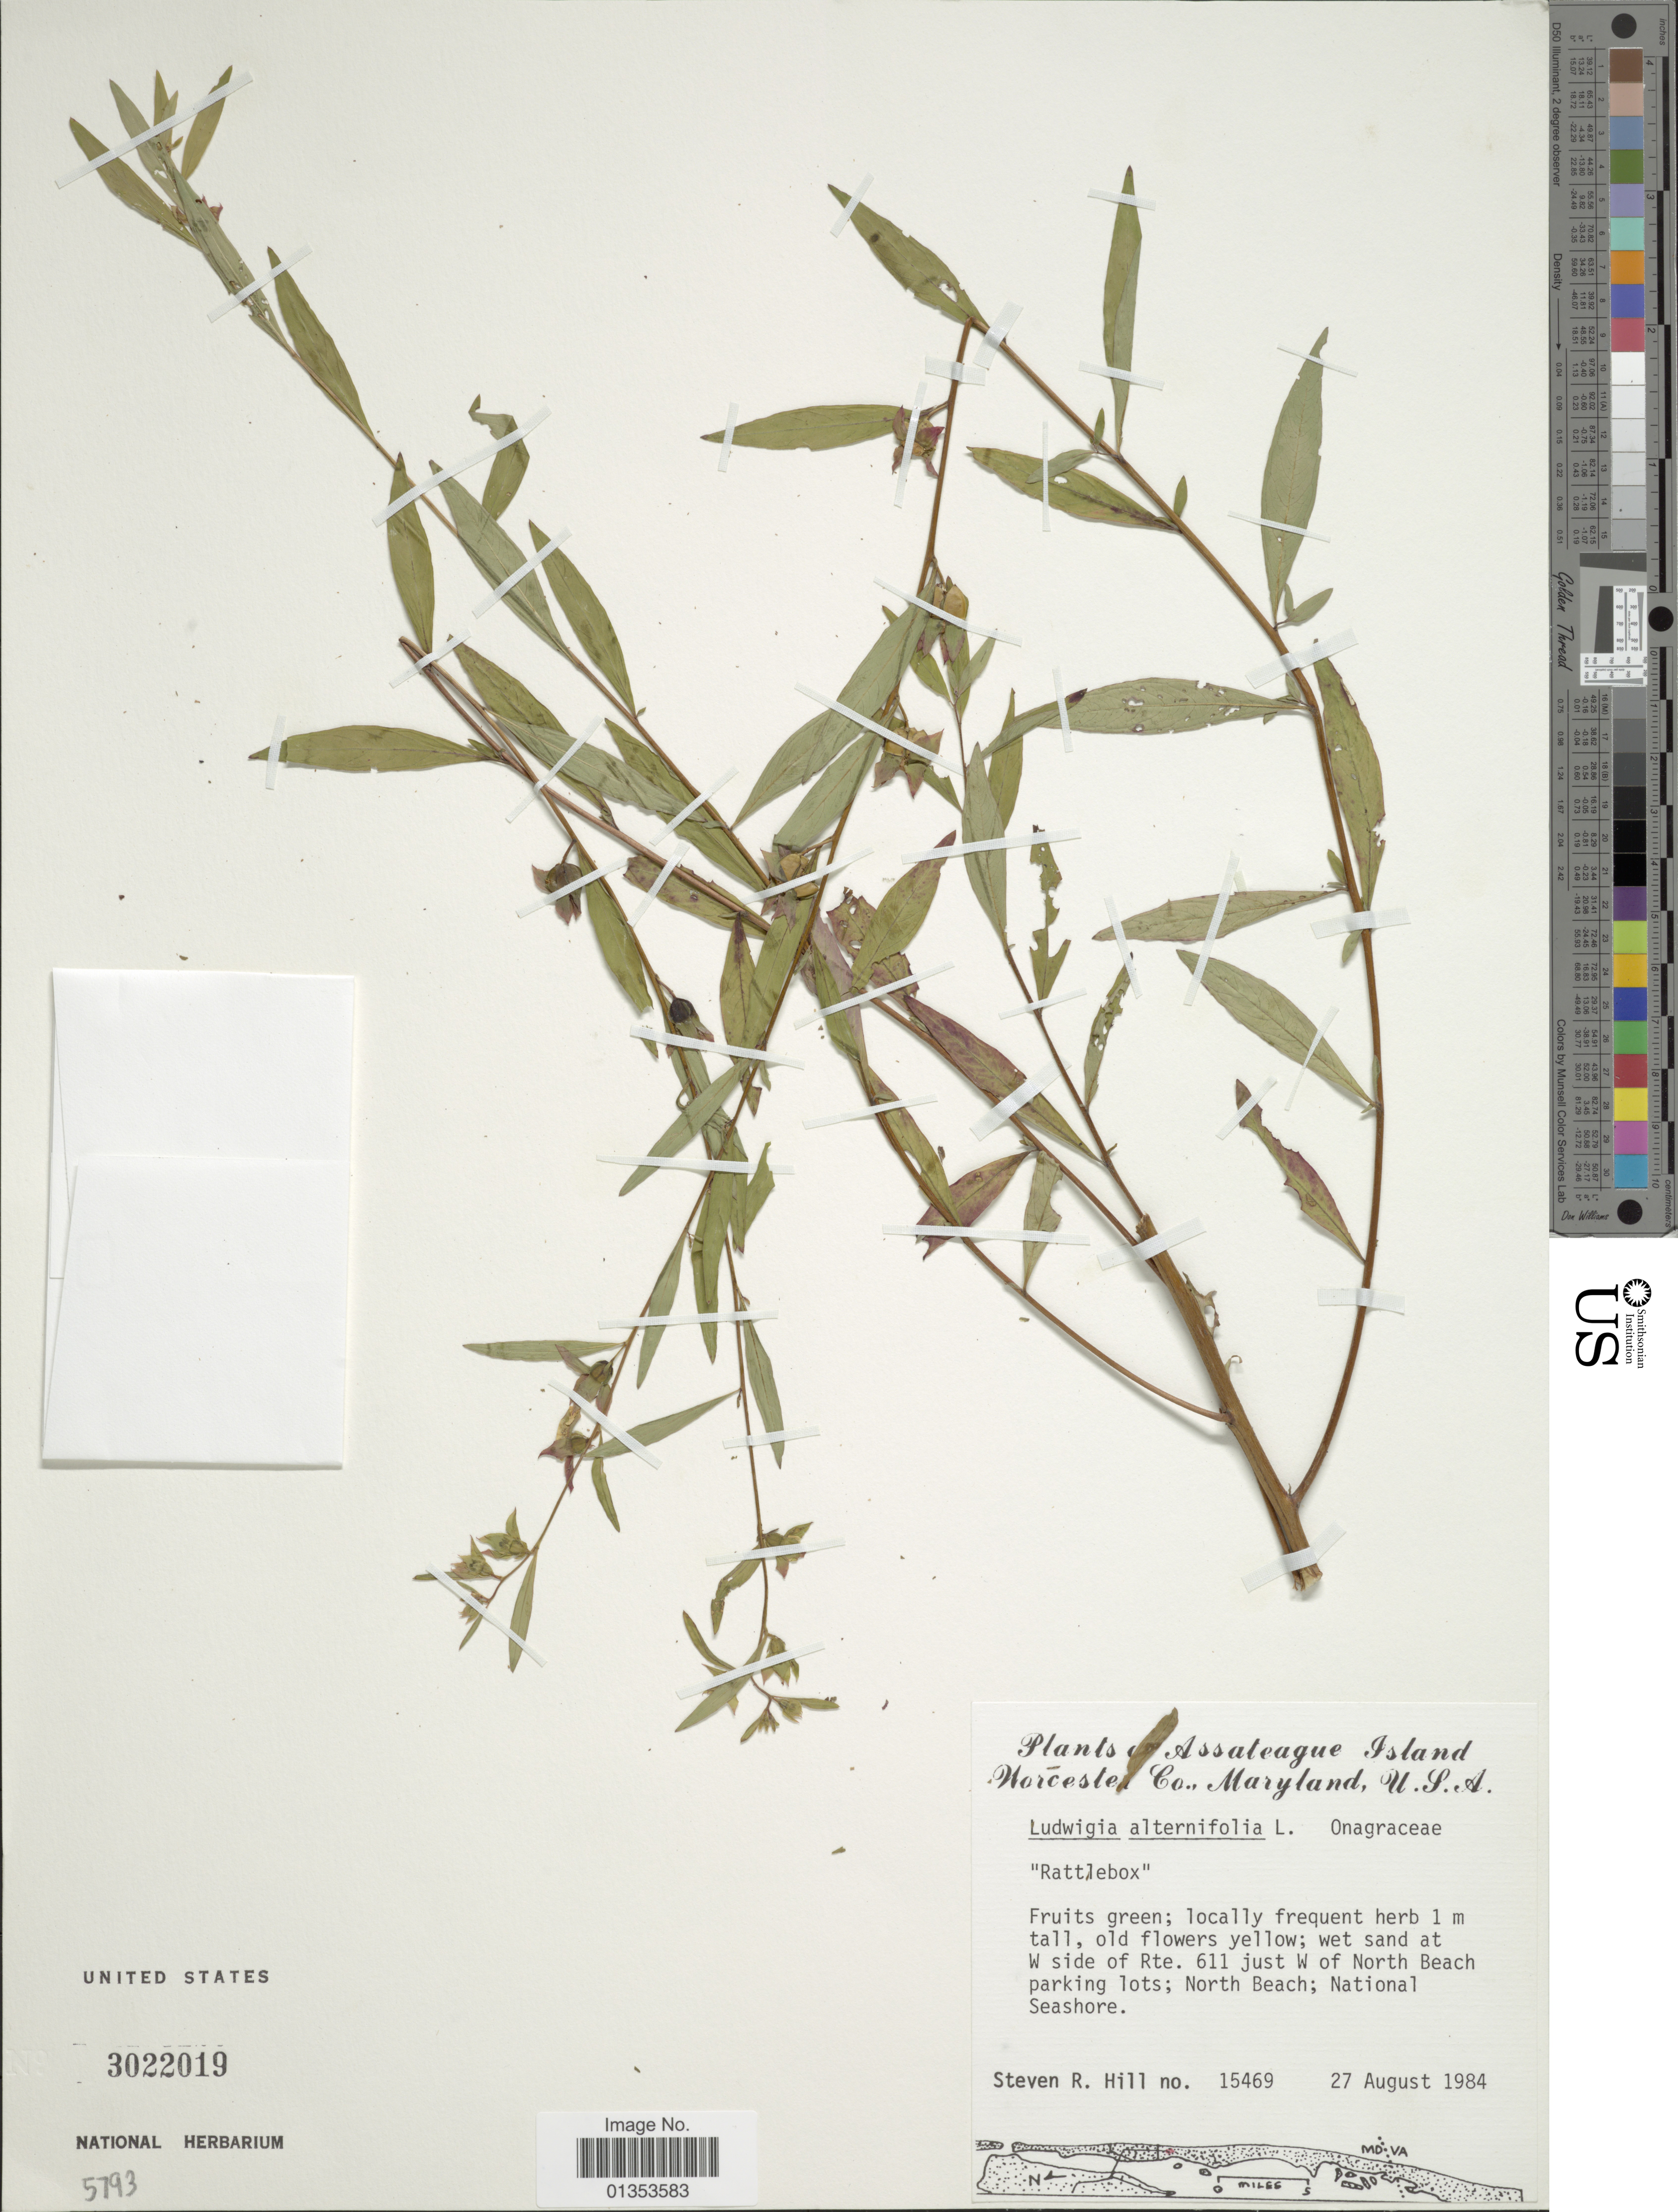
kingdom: Plantae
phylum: Tracheophyta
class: Magnoliopsida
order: Myrtales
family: Onagraceae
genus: Ludwigia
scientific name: Ludwigia alternifolia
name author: L.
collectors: S. R. Hill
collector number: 15469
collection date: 1984-08-27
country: United States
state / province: Maryland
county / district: Worcester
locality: Assateague Island, Worcester Co., wet sand at W side of Rte. 611 just W of North Beach parking lots; North Beach; National Seashore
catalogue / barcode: US 3022019